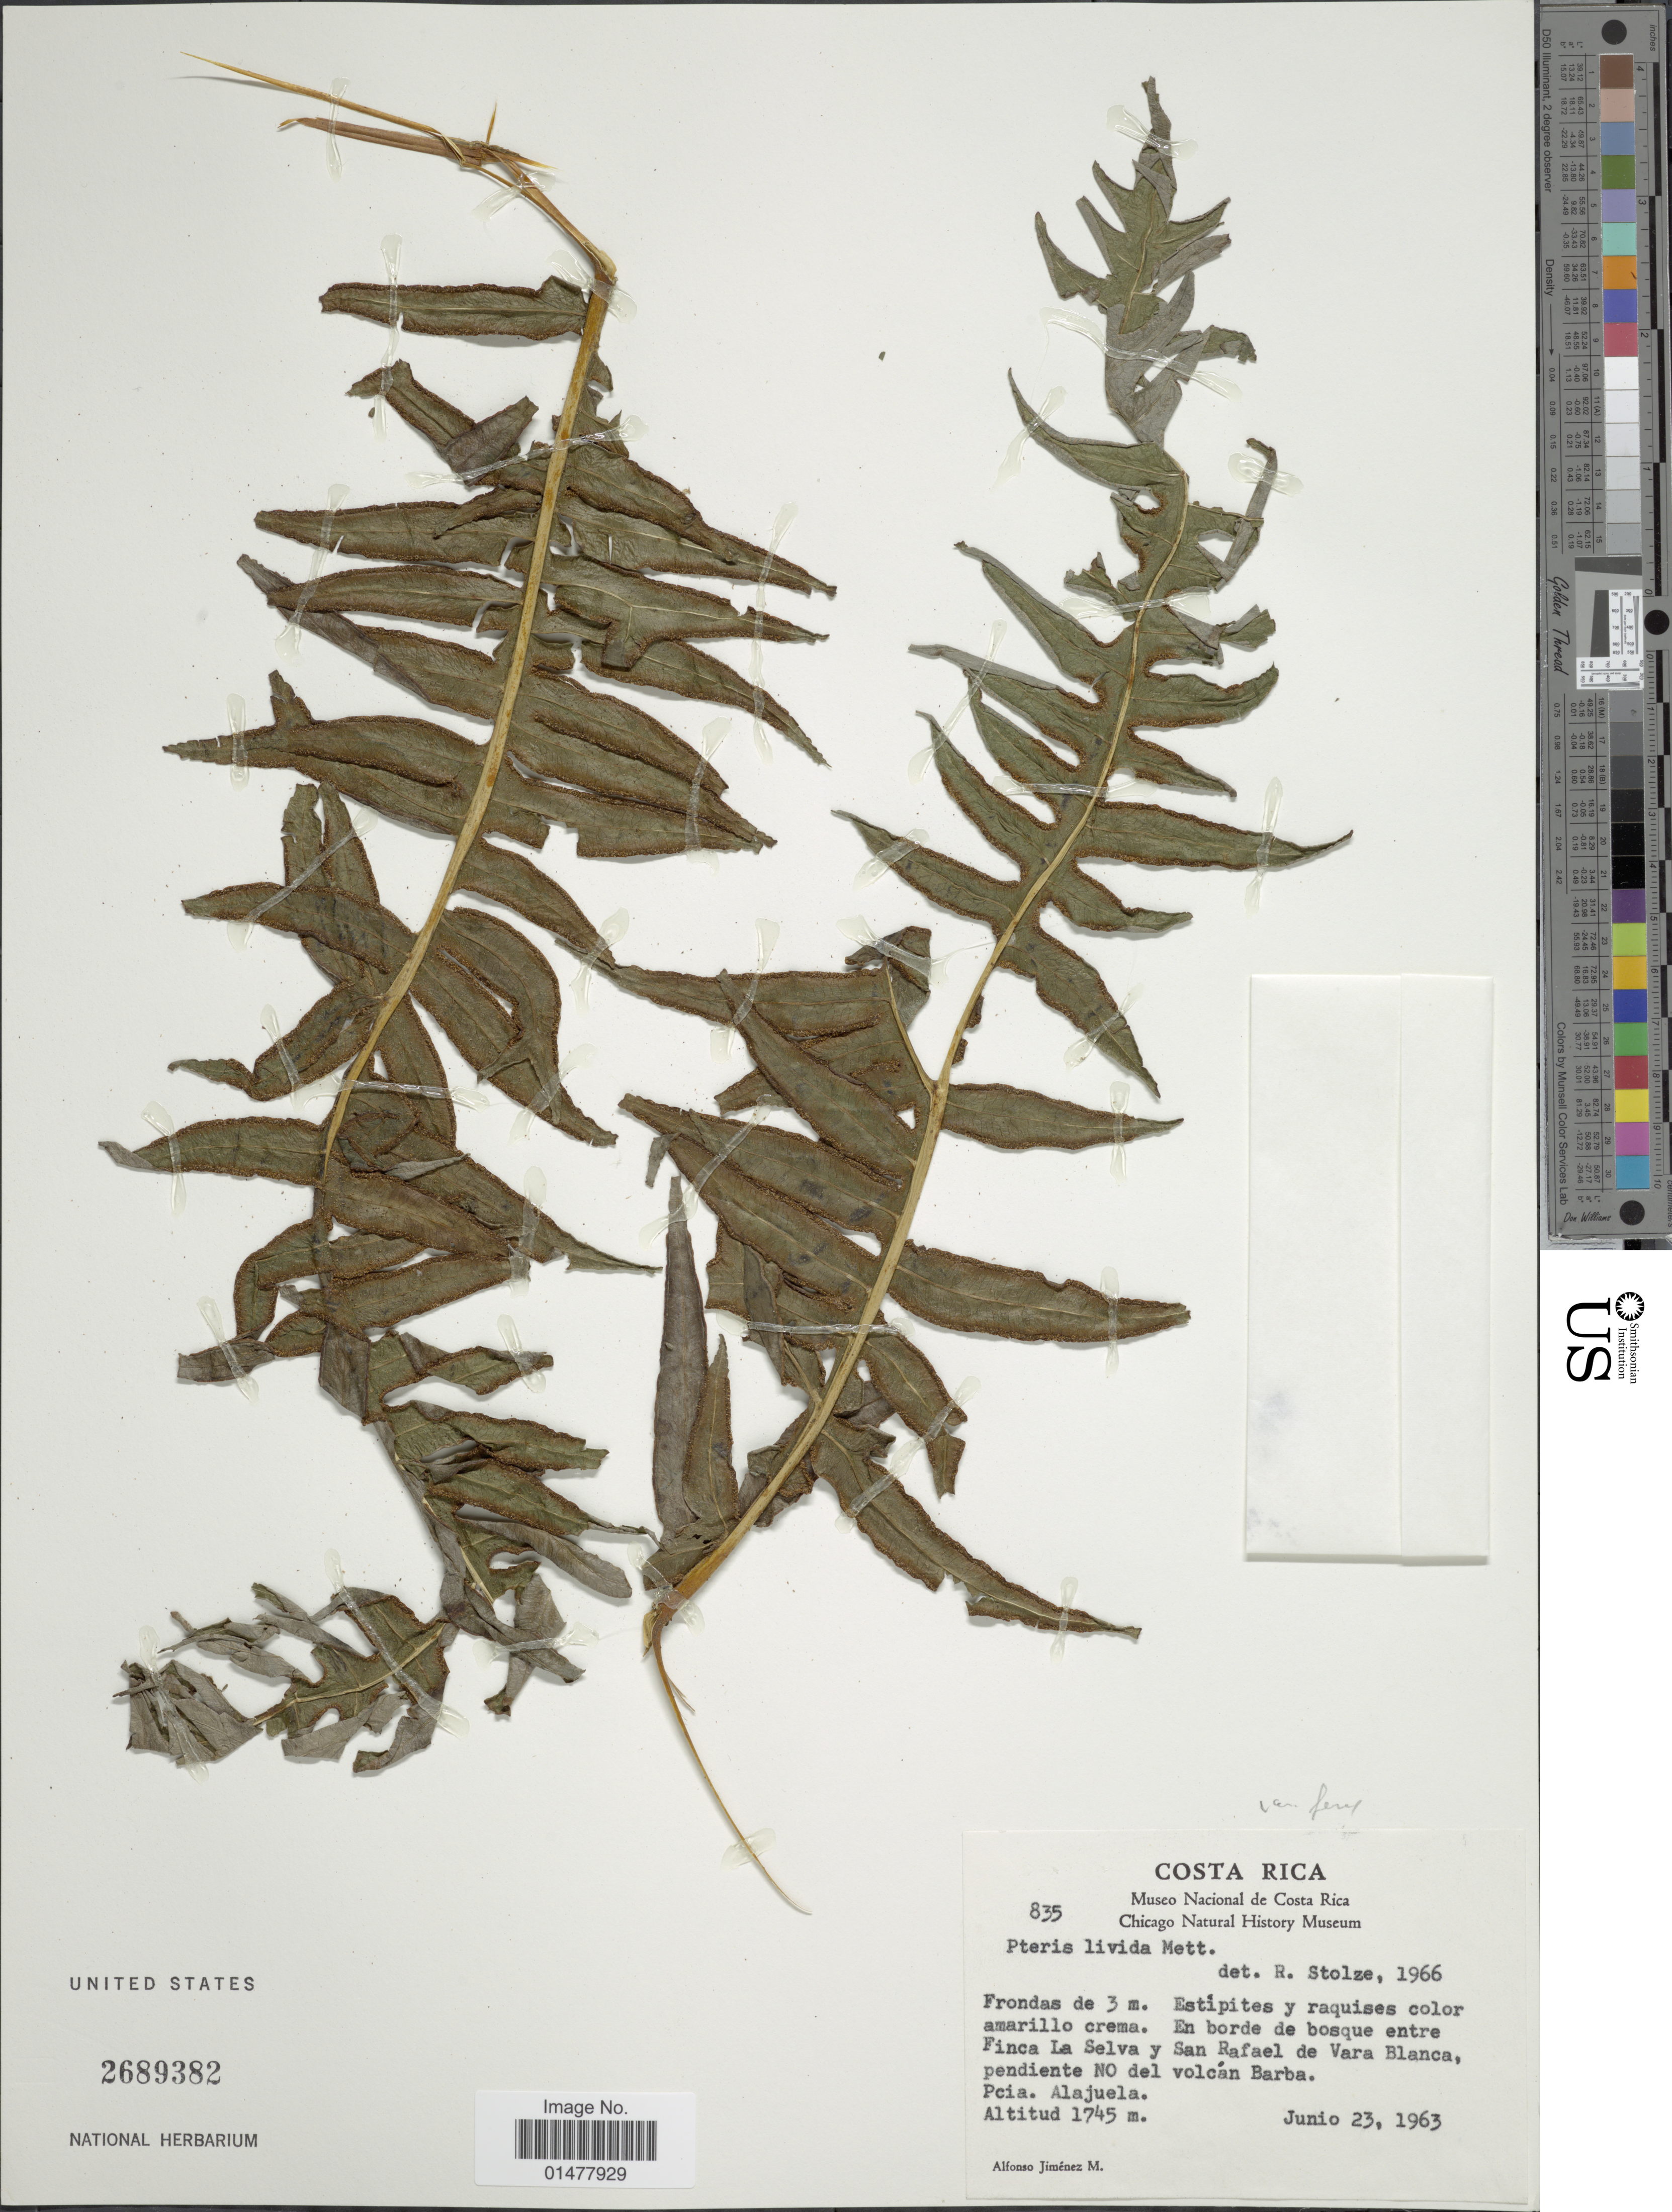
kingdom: Plantae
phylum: Tracheophyta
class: Polypodiopsida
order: Polypodiales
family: Pteridaceae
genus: Pteris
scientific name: Pteris navarrensis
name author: Christ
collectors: A. Jimenez M.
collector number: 835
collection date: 1963-06-23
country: Costa Rica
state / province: Alajuela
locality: Costa Rica, en borde de bosque entre Finca La Selva y San Rafael de Vara Blanca, pendiente No del Volcan Barba, Pcia, Alajuale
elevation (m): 1745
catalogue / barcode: US 2689382